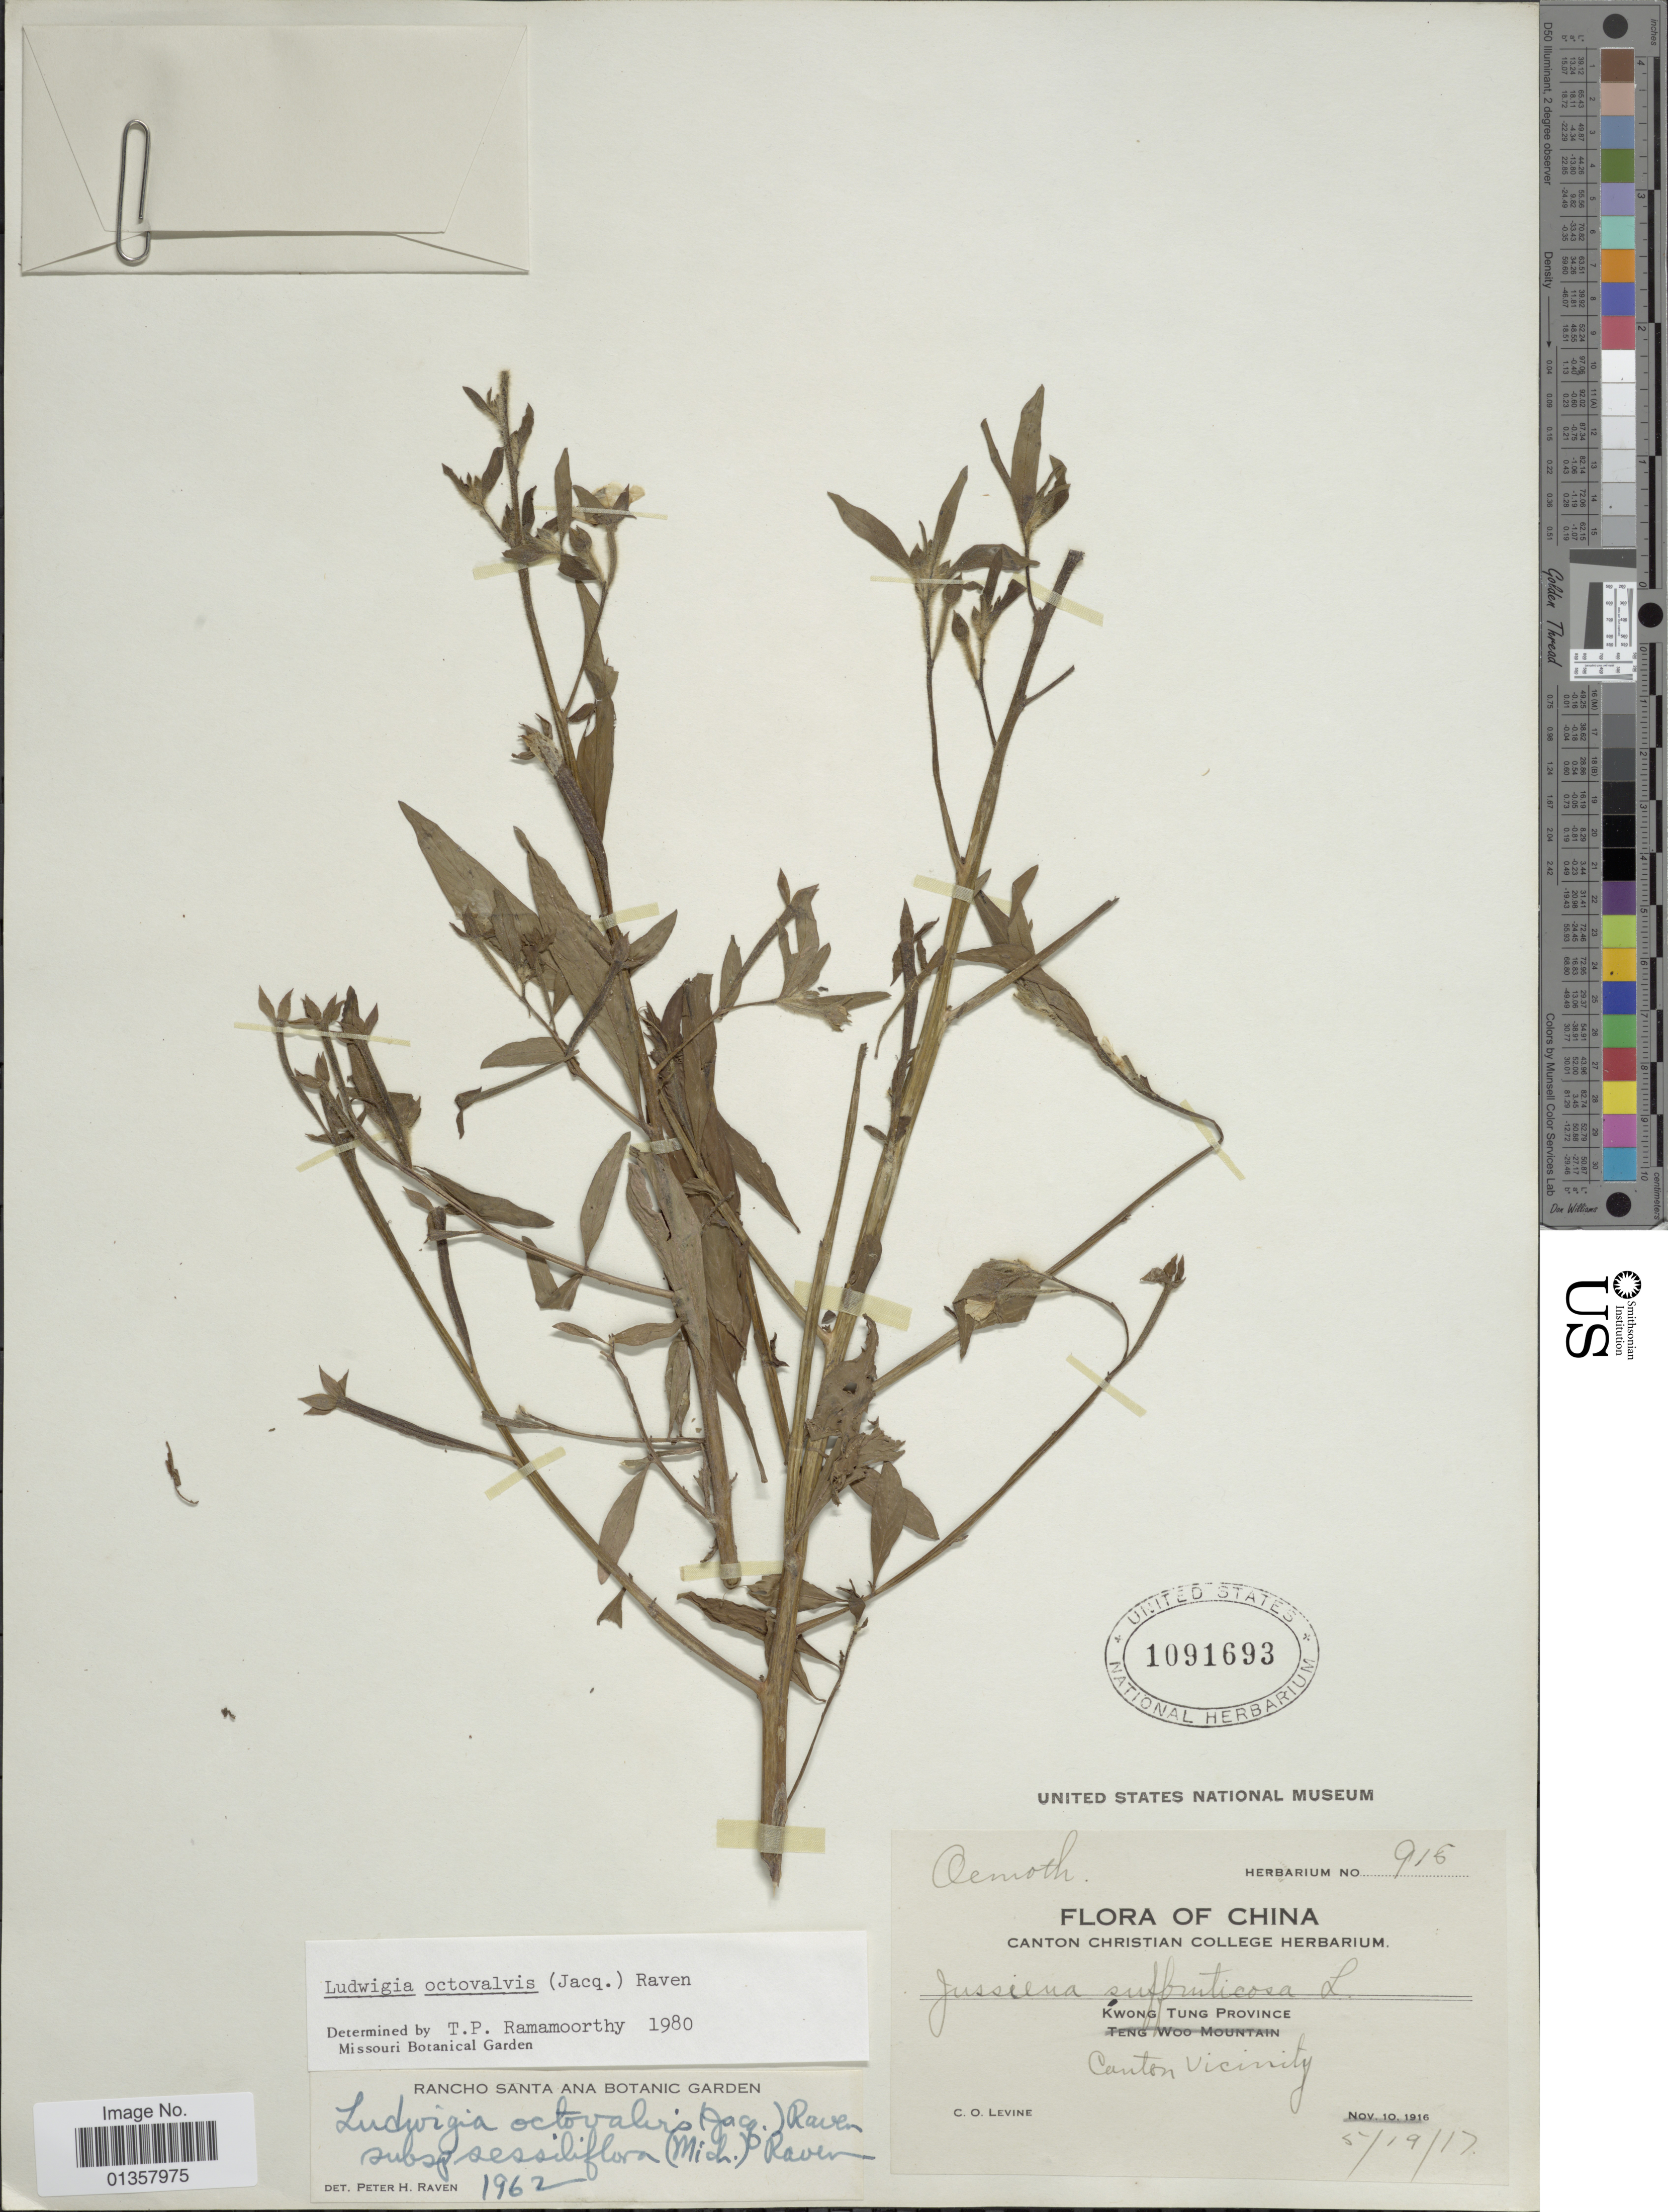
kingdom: Plantae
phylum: Tracheophyta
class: Magnoliopsida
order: Myrtales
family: Onagraceae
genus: Ludwigia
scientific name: Ludwigia octovalvis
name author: (Jacq.) P.H. Raven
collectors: C. O. Levine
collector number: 915?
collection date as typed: Transcribed d/m/y: 19/5/17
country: China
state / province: Guangdong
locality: Kwong Tung Province, Canton Vicinity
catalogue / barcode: US 1091693